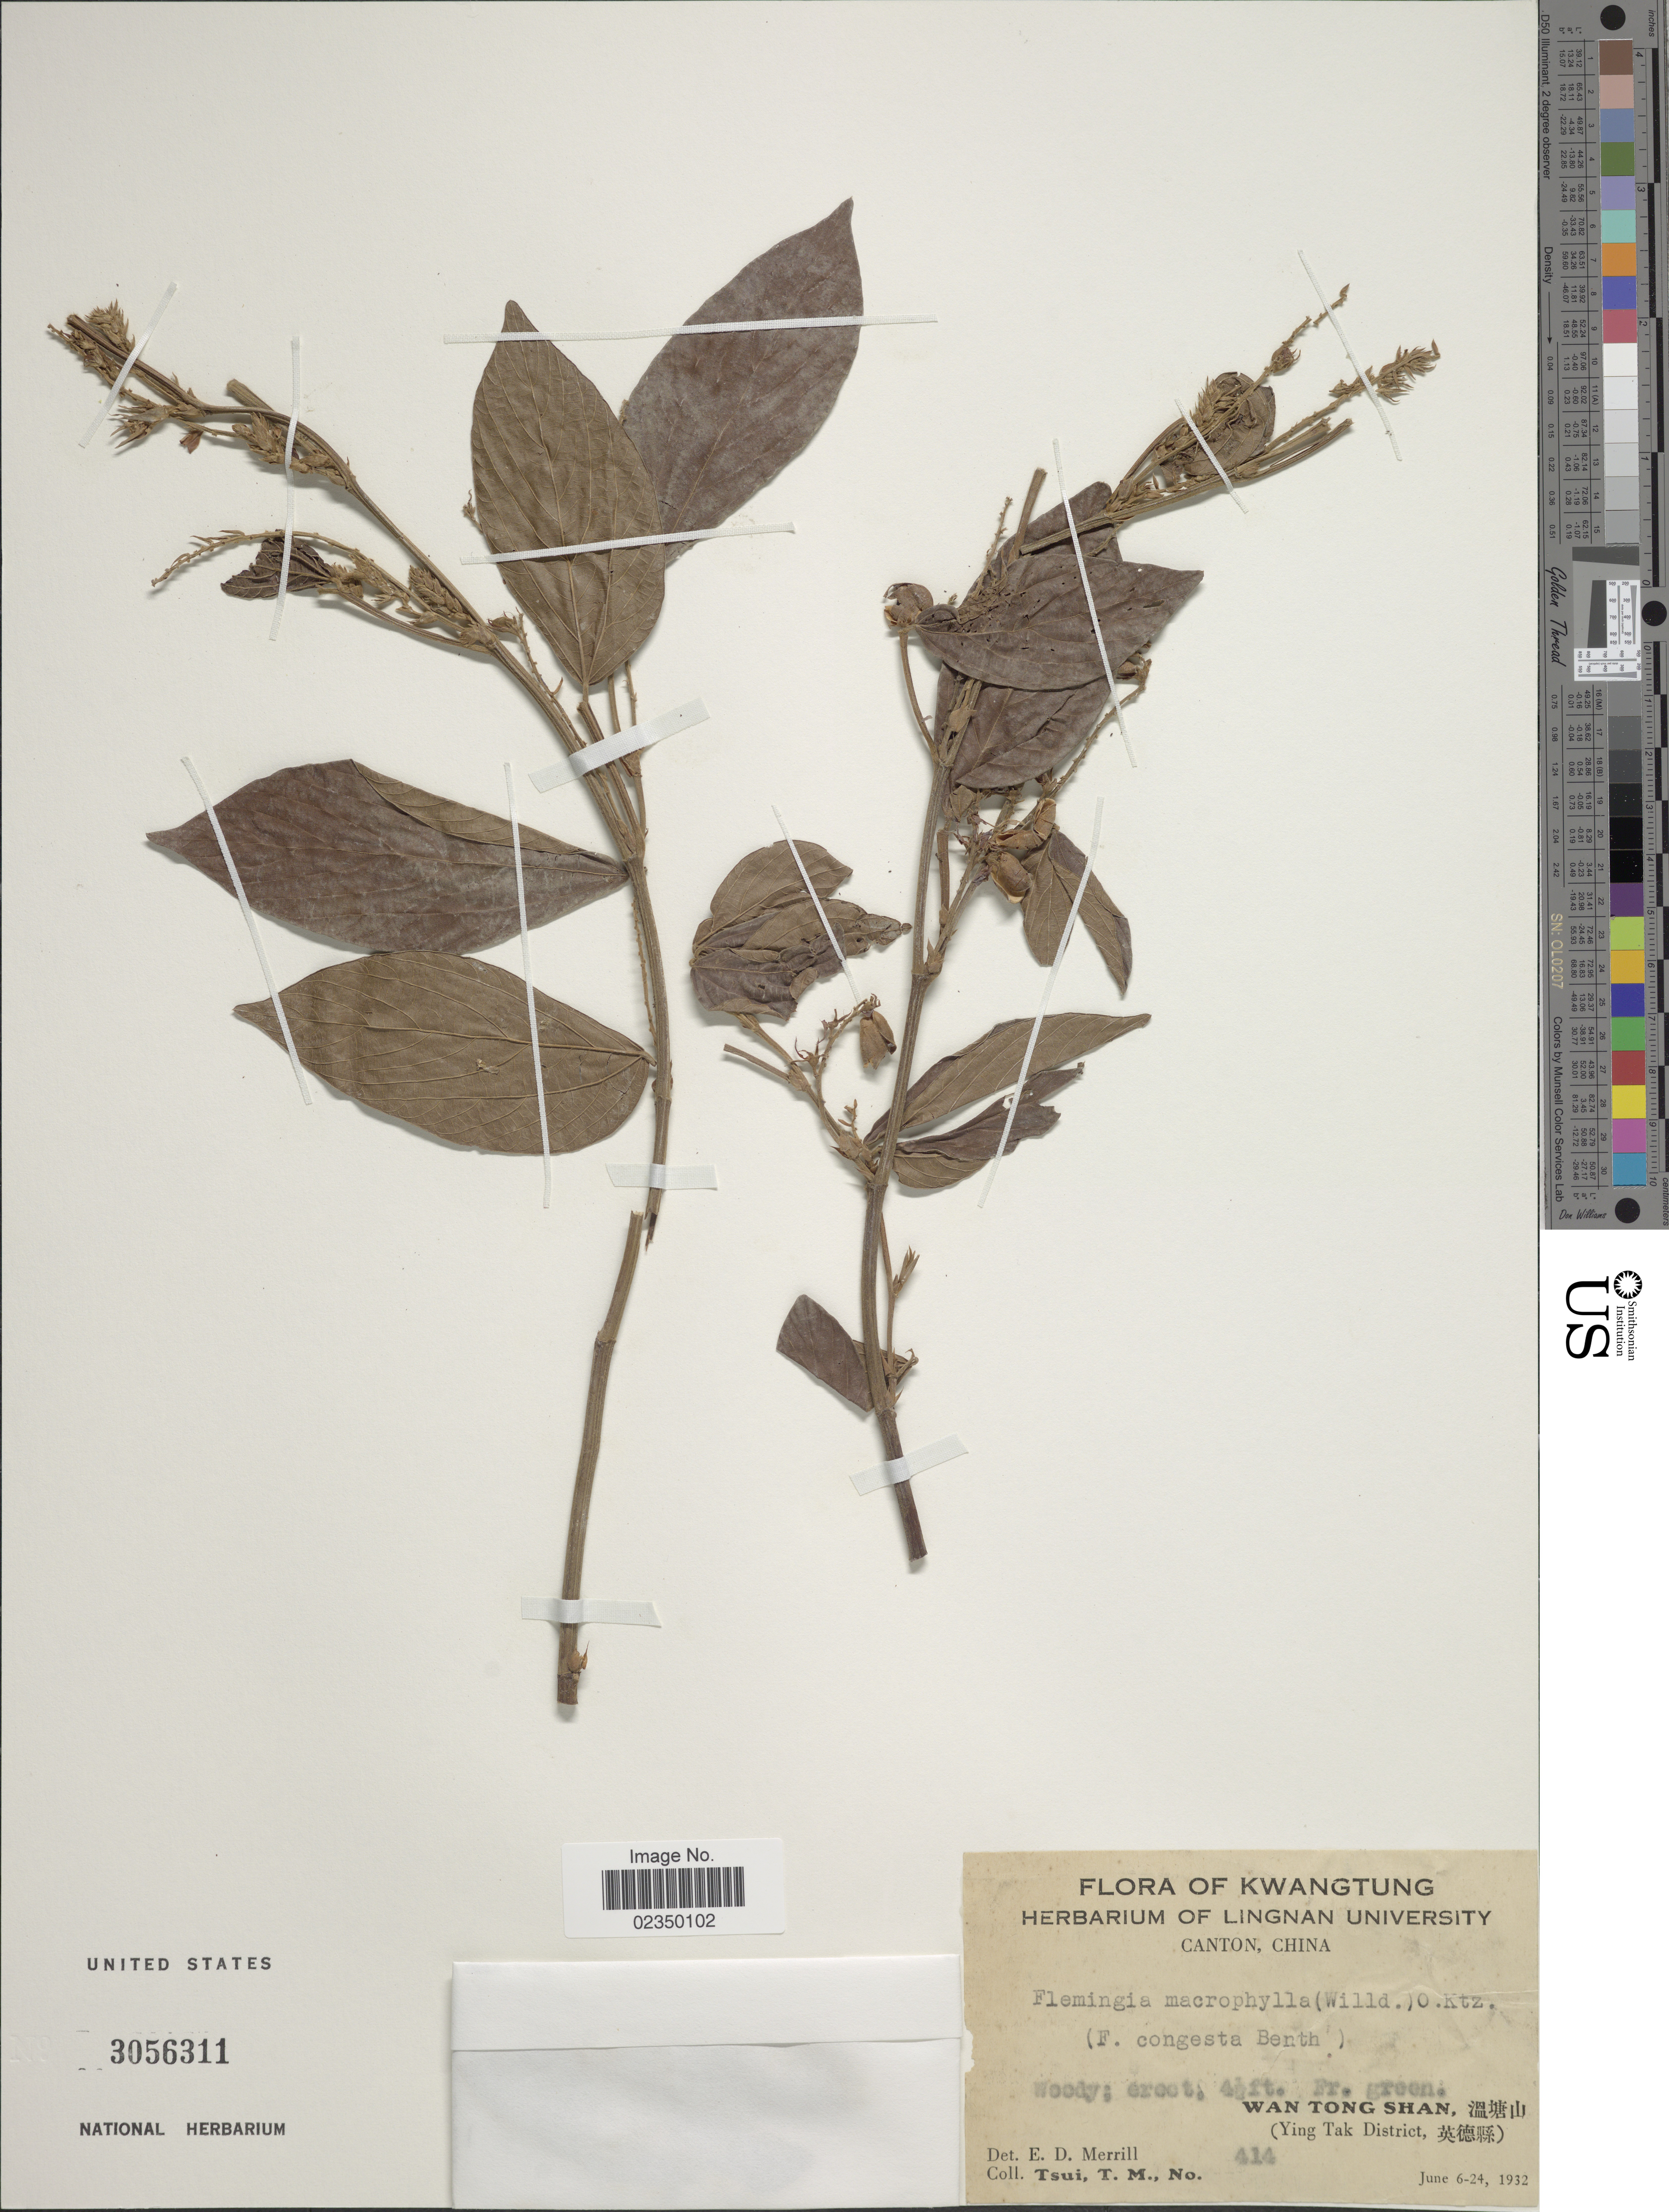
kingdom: Plantae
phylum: Tracheophyta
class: Magnoliopsida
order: Fabales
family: Fabaceae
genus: Flemingia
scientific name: Flemingia macrophylla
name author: (Willd.) Kuntze ex Merr.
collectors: T. Tsui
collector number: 414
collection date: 1932-06-06/1932-06-24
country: China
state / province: Guangdong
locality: Kwangtung, Wan Tong Shan, (Ying Tak District).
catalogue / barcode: US 3056311